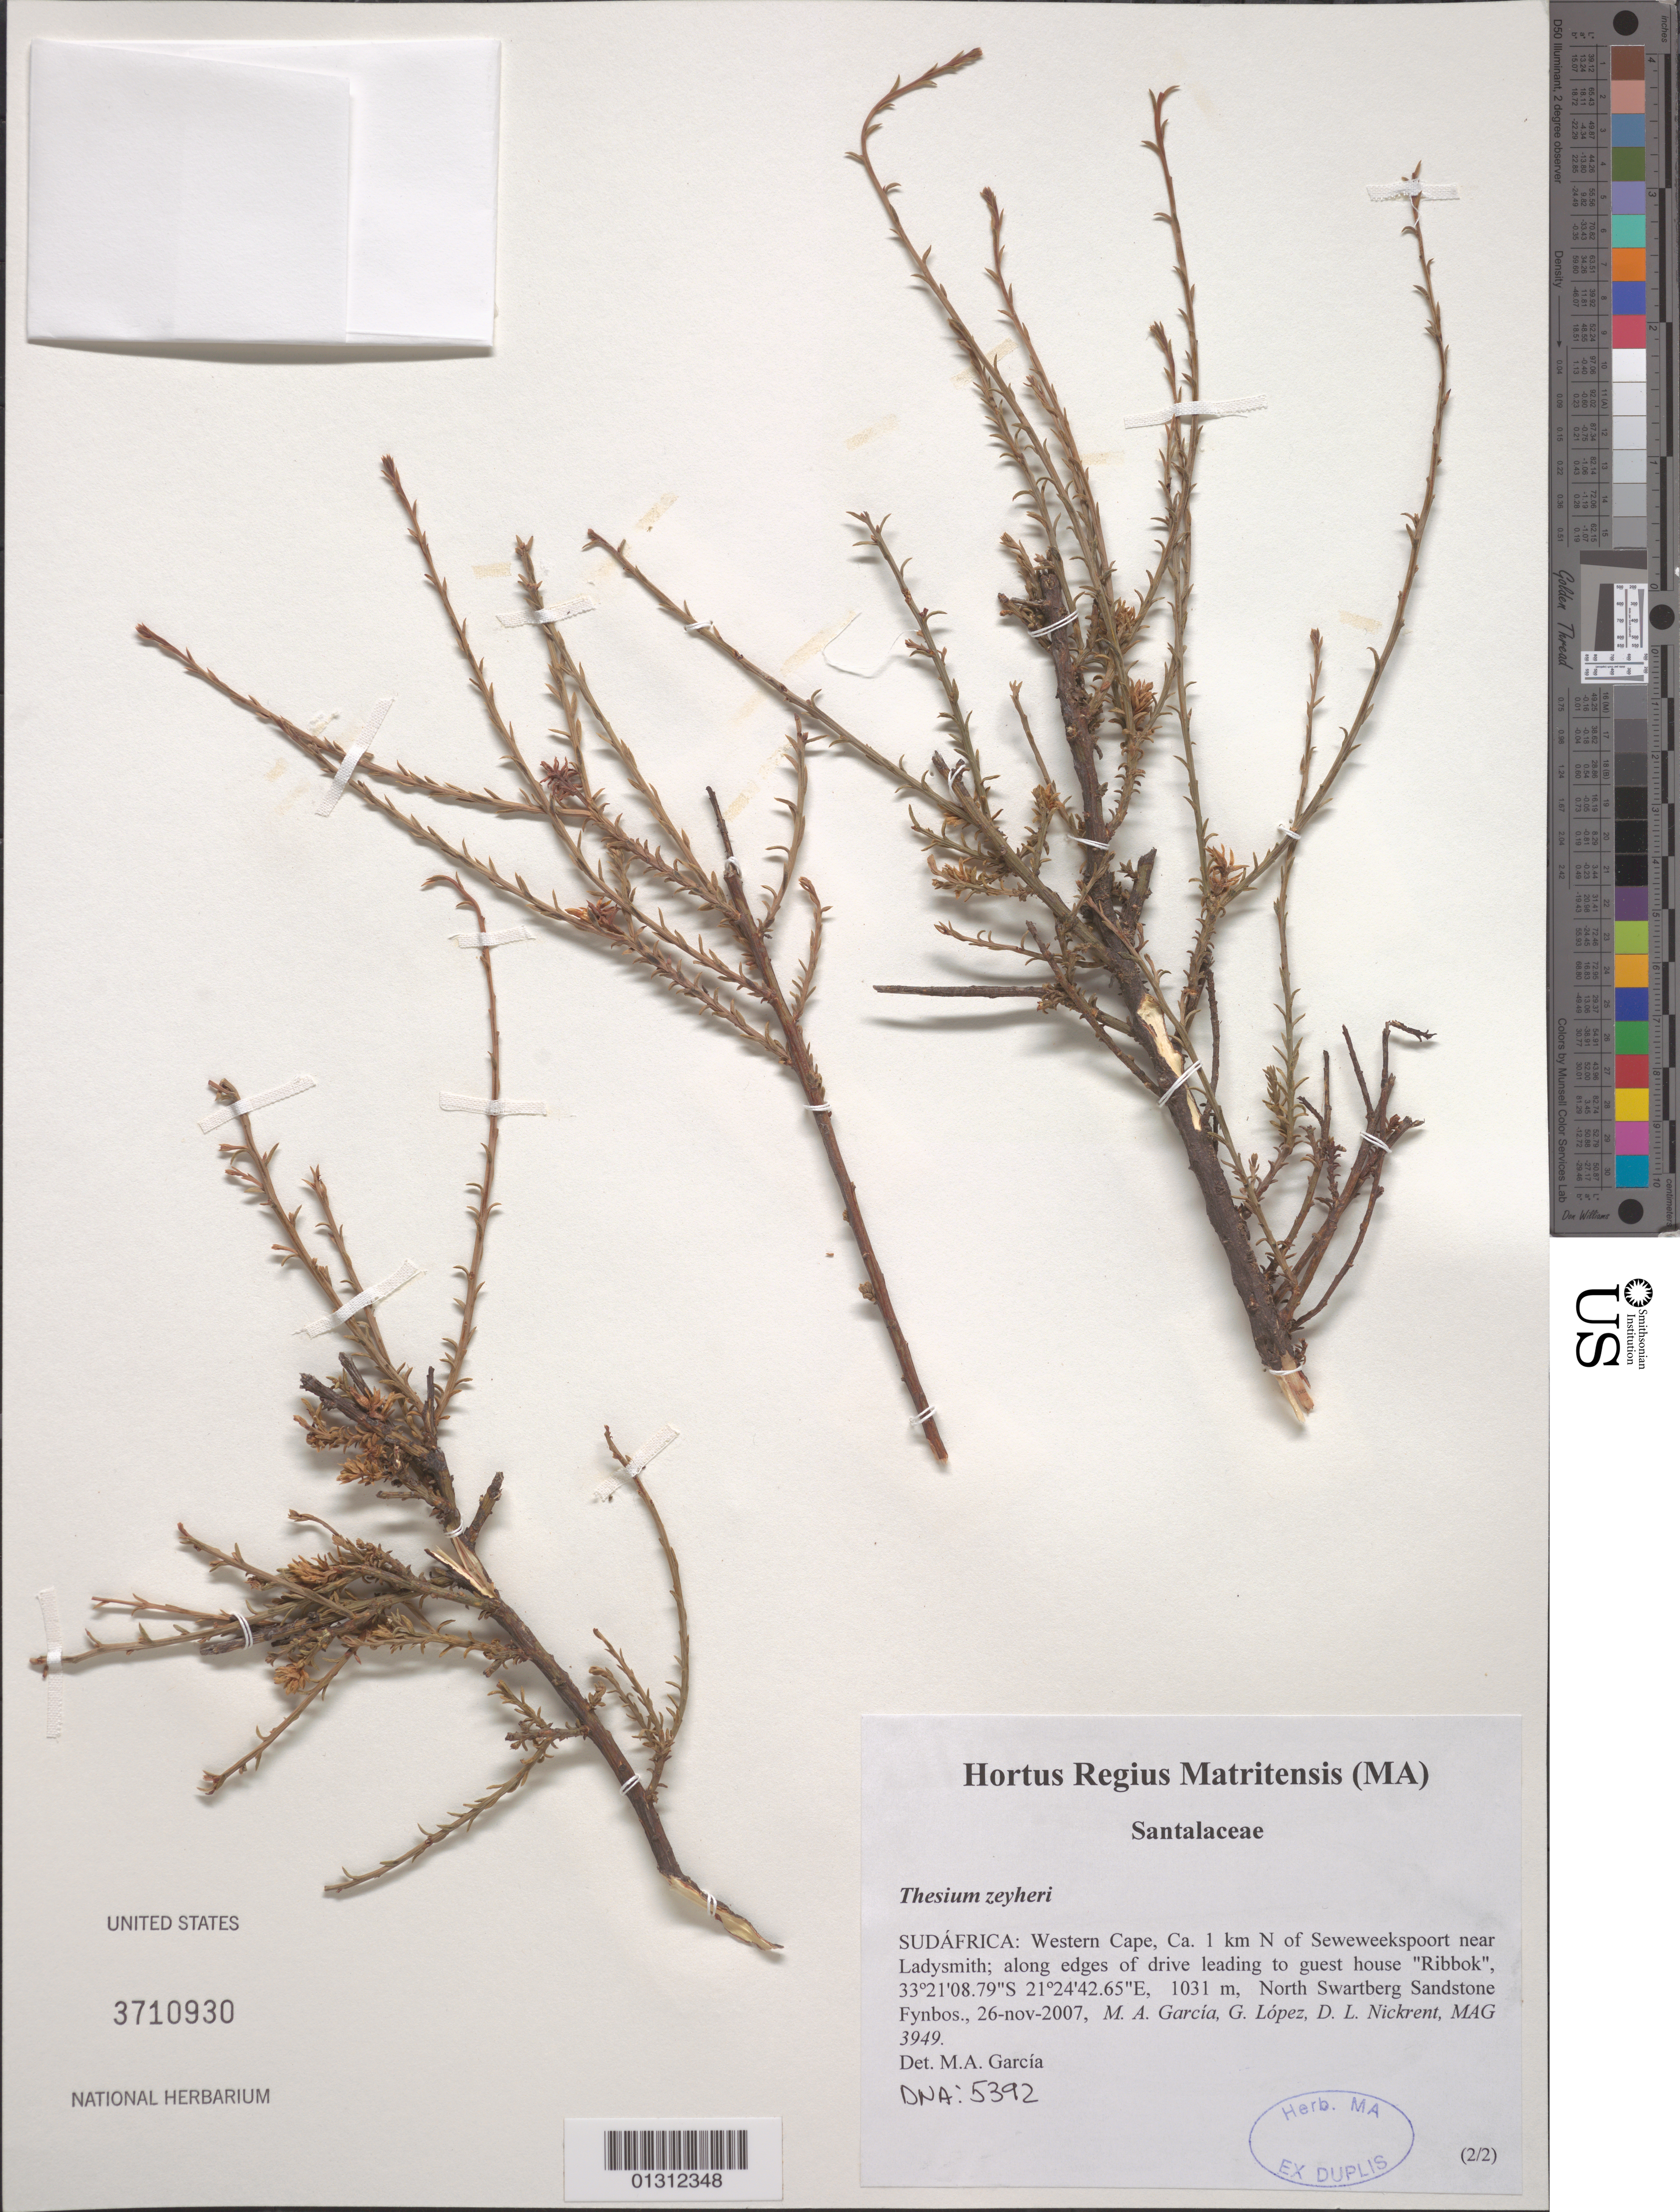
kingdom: Plantae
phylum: Tracheophyta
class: Magnoliopsida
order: Santalales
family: Thesiaceae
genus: Thesium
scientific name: Thesium zeyheri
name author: A. DC.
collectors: M. A. García, G. Lopéz & D. Nickrent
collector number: MAG 3949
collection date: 2007-11-26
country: South Africa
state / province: Western Cape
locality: Ca. 1 km N of Seweweekspoort near Ladysmith; along edges of drive leading to guest house "Ribbok", North Swartberg Sandstone Fynbos.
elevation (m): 1031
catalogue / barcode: US 3710930